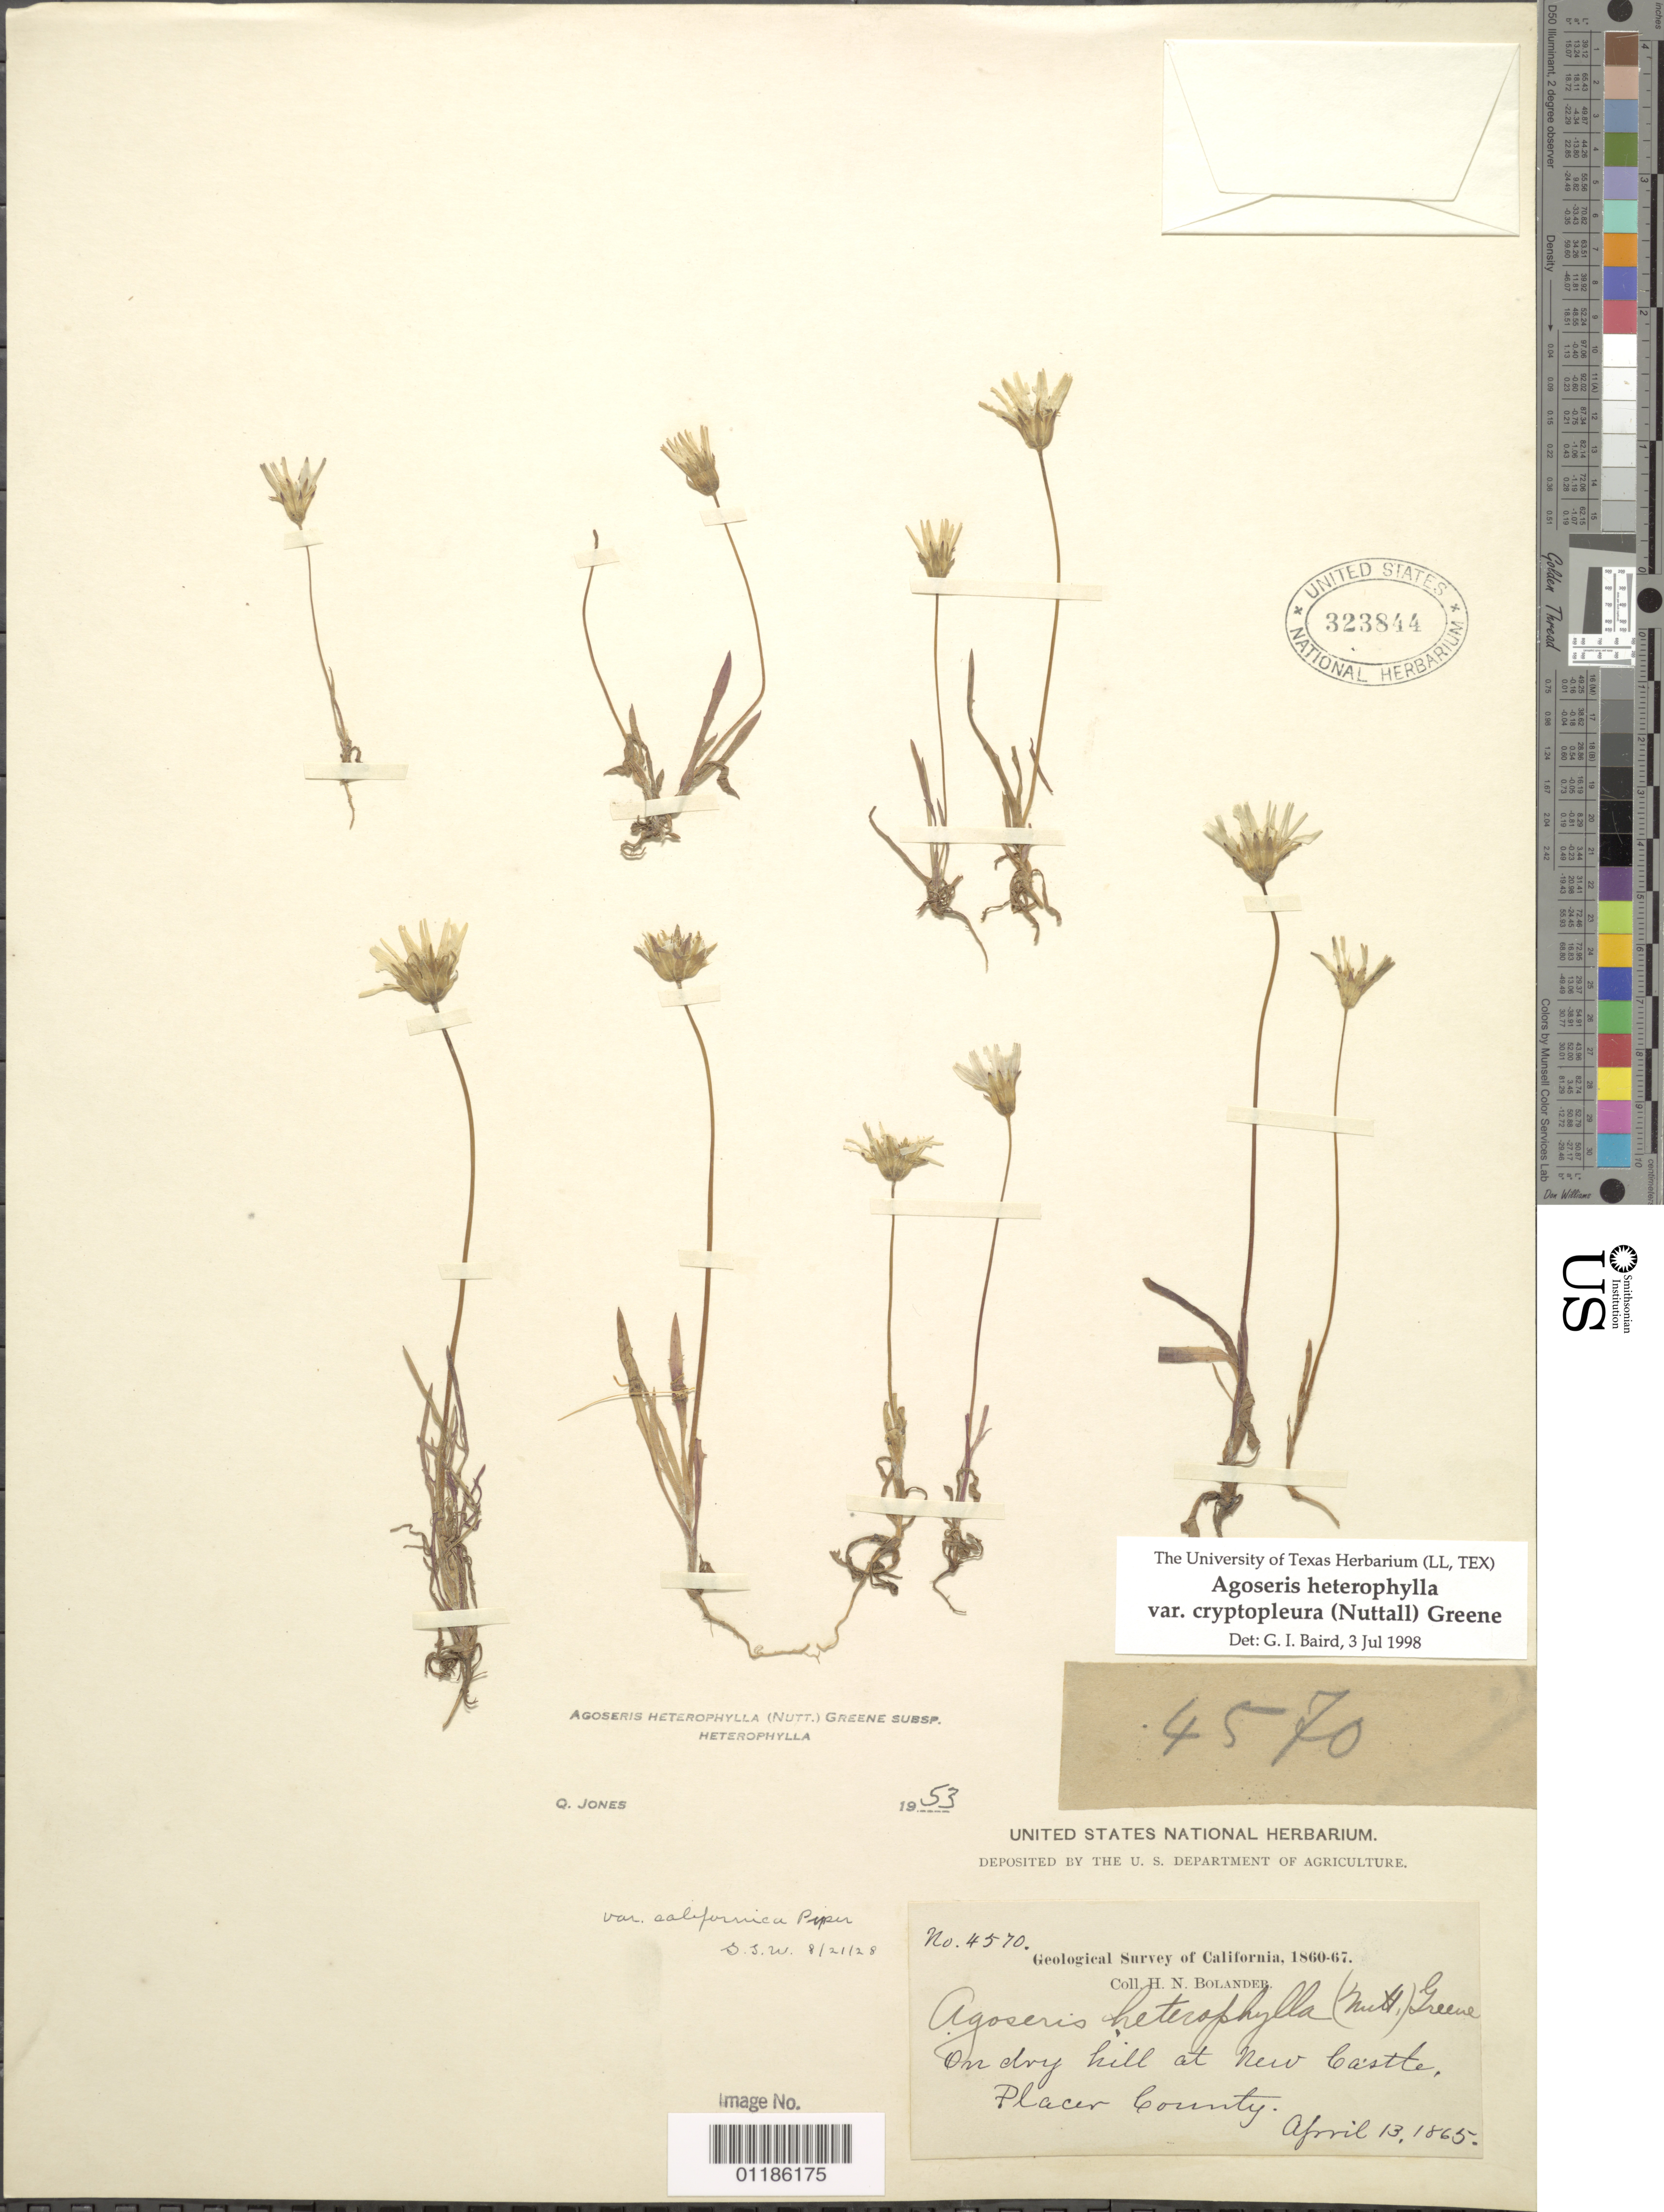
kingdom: Plantae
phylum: Tracheophyta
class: Magnoliopsida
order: Asterales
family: Asteraceae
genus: Agoseris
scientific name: Agoseris heterophylla var. cryptopleura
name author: (Nutt.) Greene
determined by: Jones, Q.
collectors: H. Bolander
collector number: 4570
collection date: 1865-04-13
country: United States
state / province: California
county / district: Placer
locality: New Castle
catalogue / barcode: US 323844